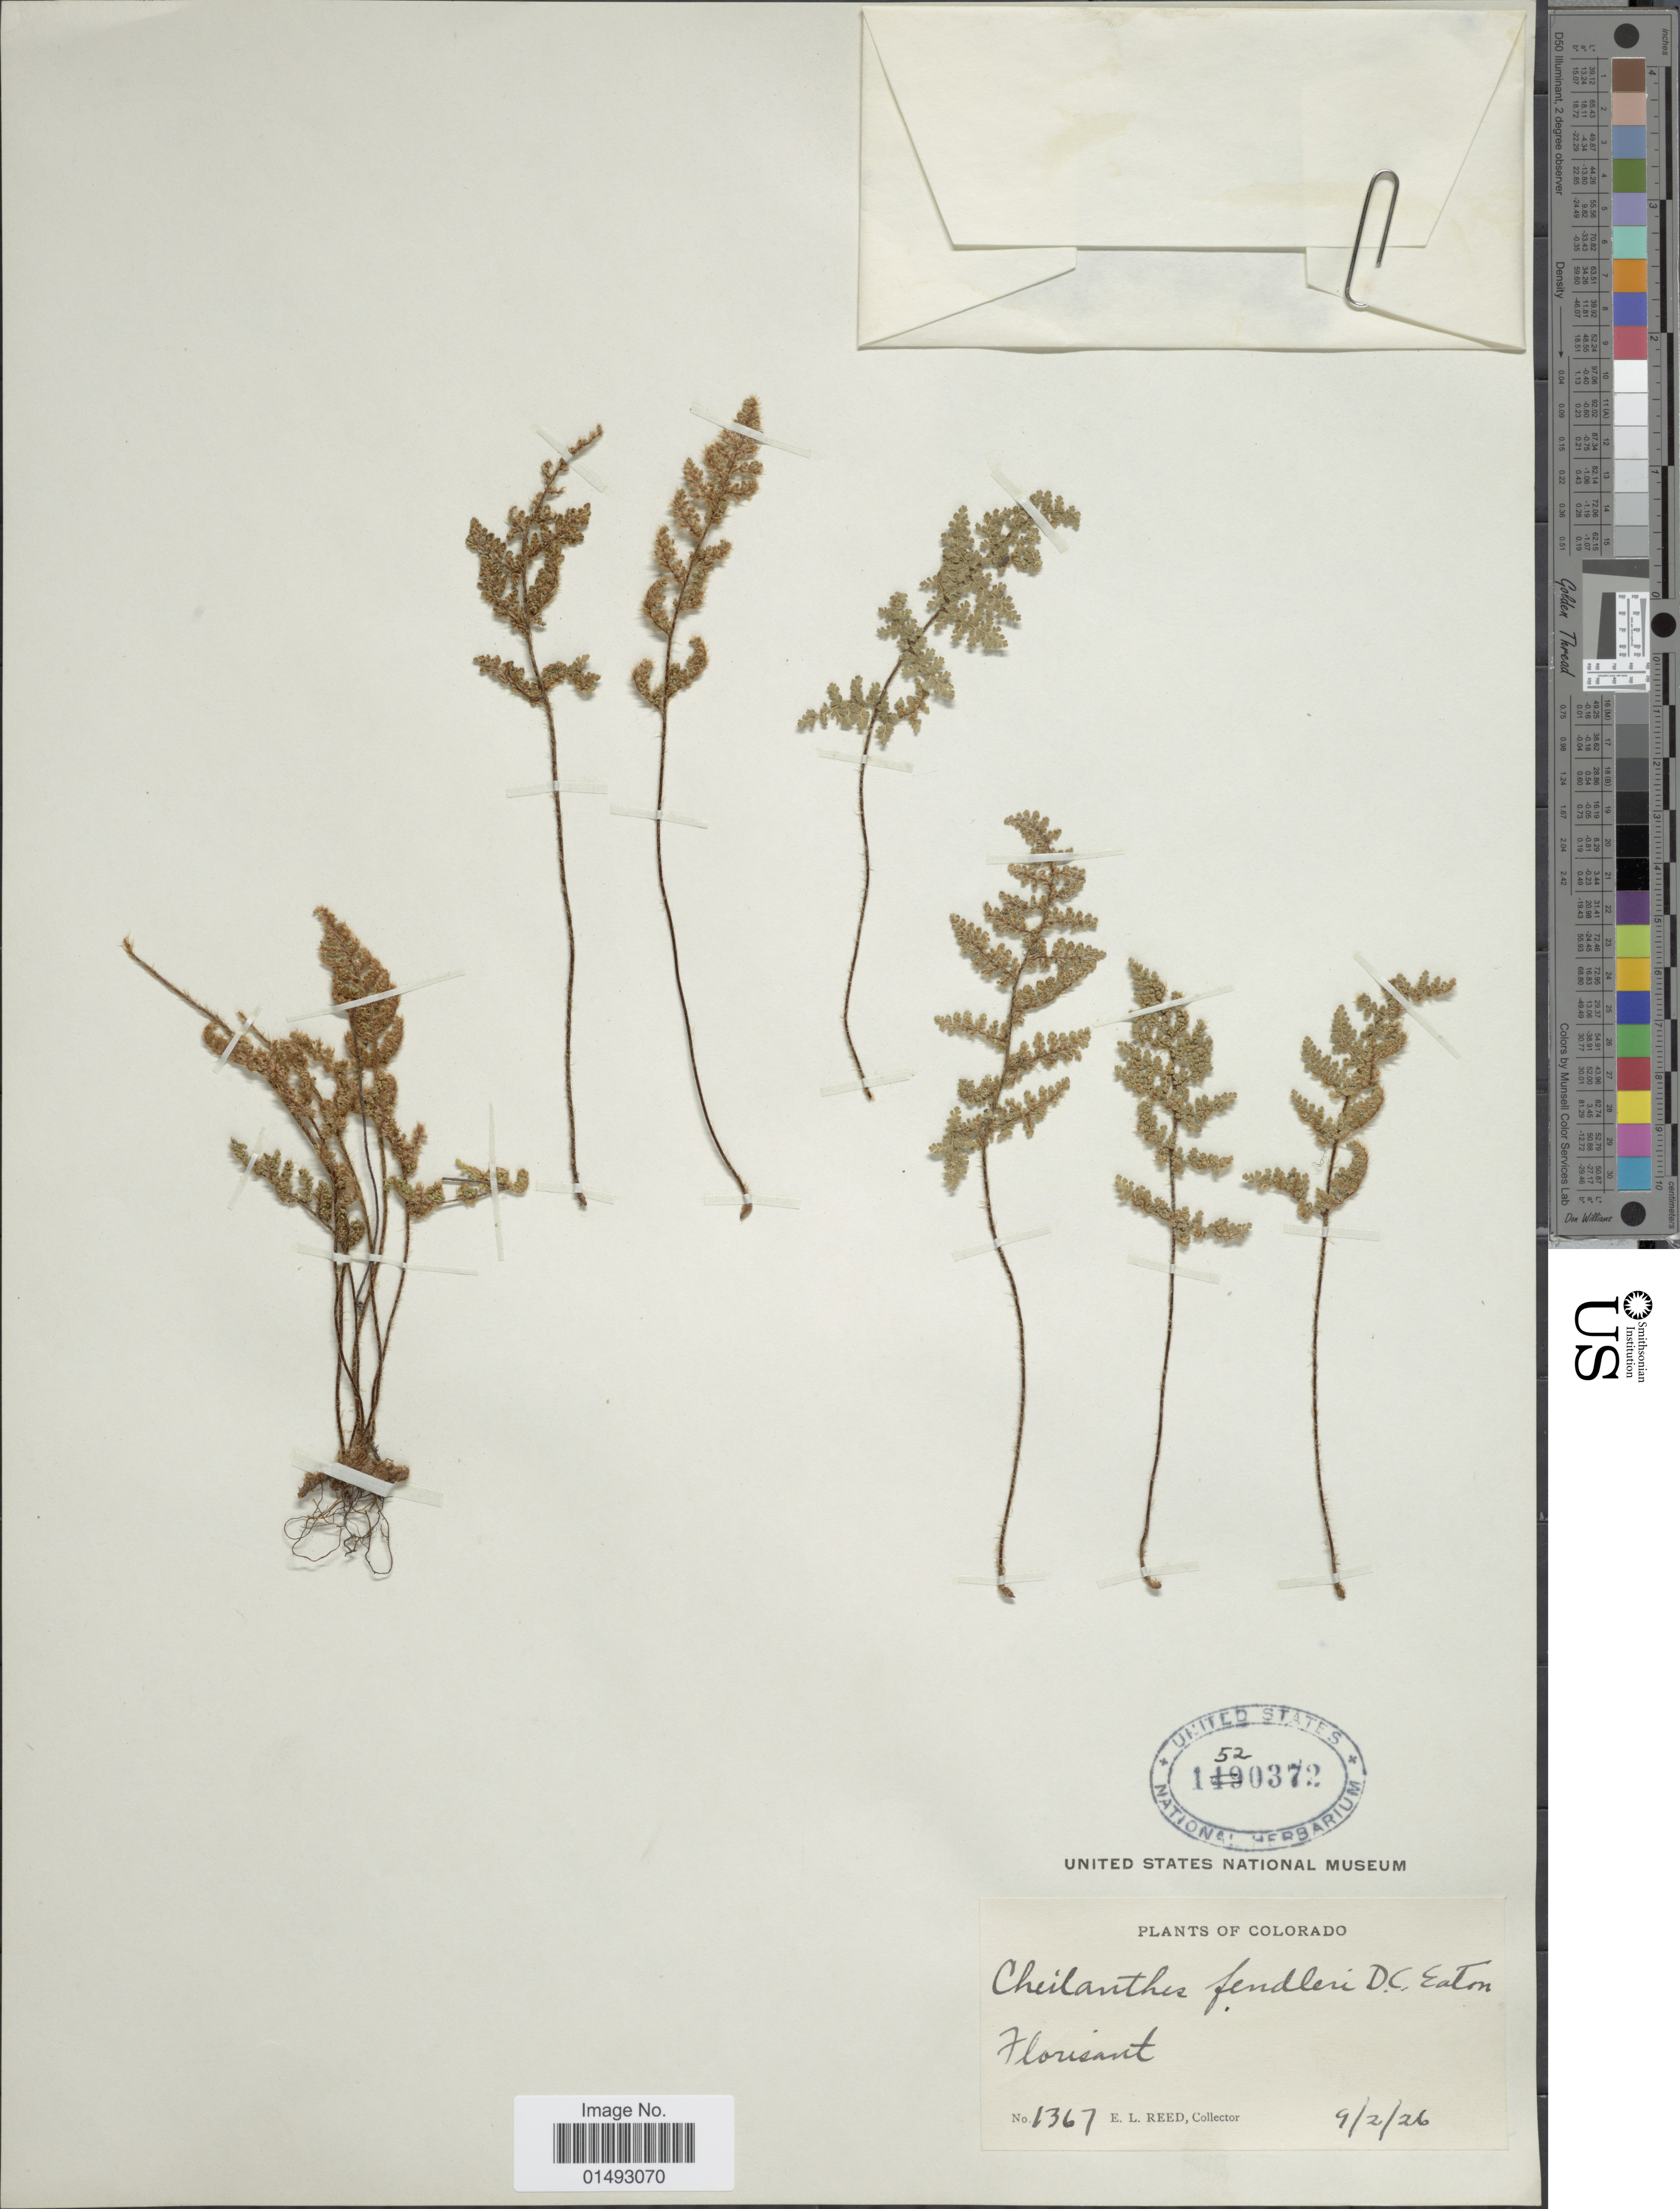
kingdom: Plantae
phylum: Tracheophyta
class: Polypodiopsida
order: Polypodiales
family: Pteridaceae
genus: Myriopteris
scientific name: Myriopteris fendleri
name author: (Hook.) E. Fourn.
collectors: E. Reed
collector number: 1367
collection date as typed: Transcribed d/m/y: 2/9/26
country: United States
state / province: Colorado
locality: Florisant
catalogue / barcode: US 1520372